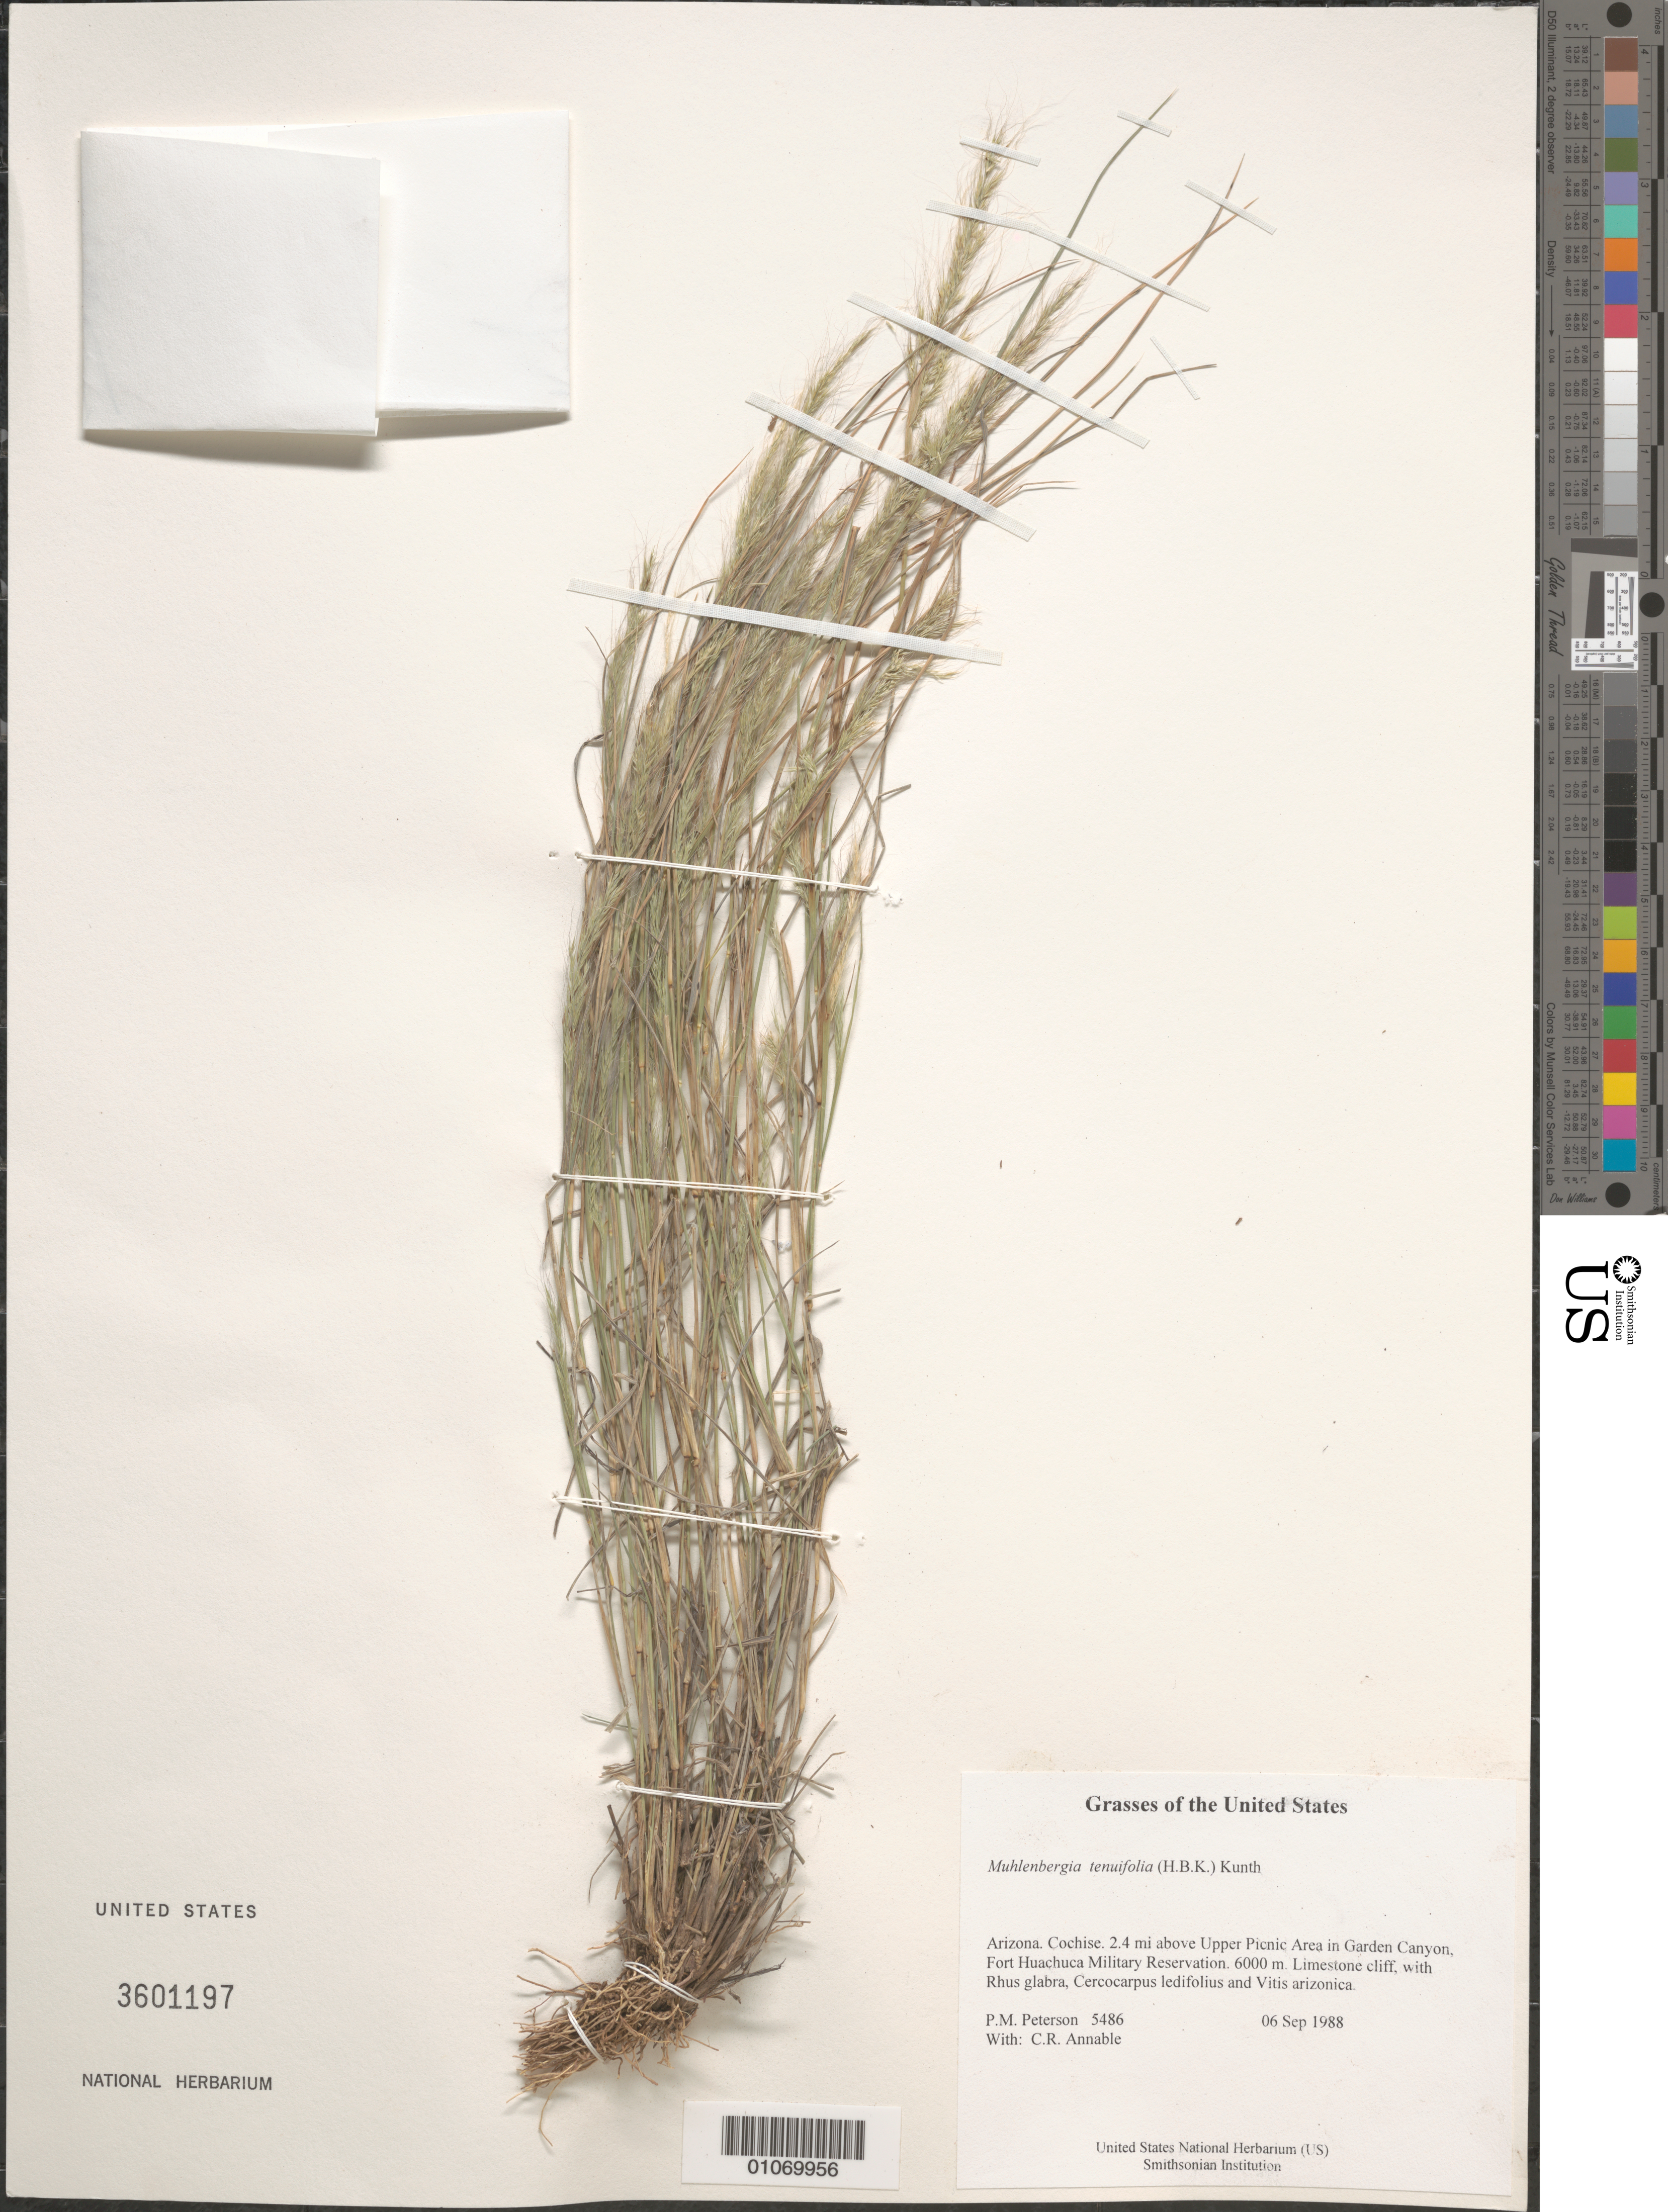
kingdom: Plantae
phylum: Tracheophyta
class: Liliopsida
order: Poales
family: Poaceae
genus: Muhlenbergia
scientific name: Muhlenbergia tenuifolia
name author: (Kunth) Kunth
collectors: P. M. Peterson & C. R. Annable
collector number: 05486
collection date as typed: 06 Sep 1988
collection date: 1988-09-06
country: United States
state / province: Arizona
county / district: Cochise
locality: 2.4 mi above Upper Picnic Area in Garden Canyon, Fort Huachuca Military Reservation.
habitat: Limestone cliff, with Rhus glabra, Cercocarpus ledifolius and Vitis arizonica.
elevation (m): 1829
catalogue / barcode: US 3601197